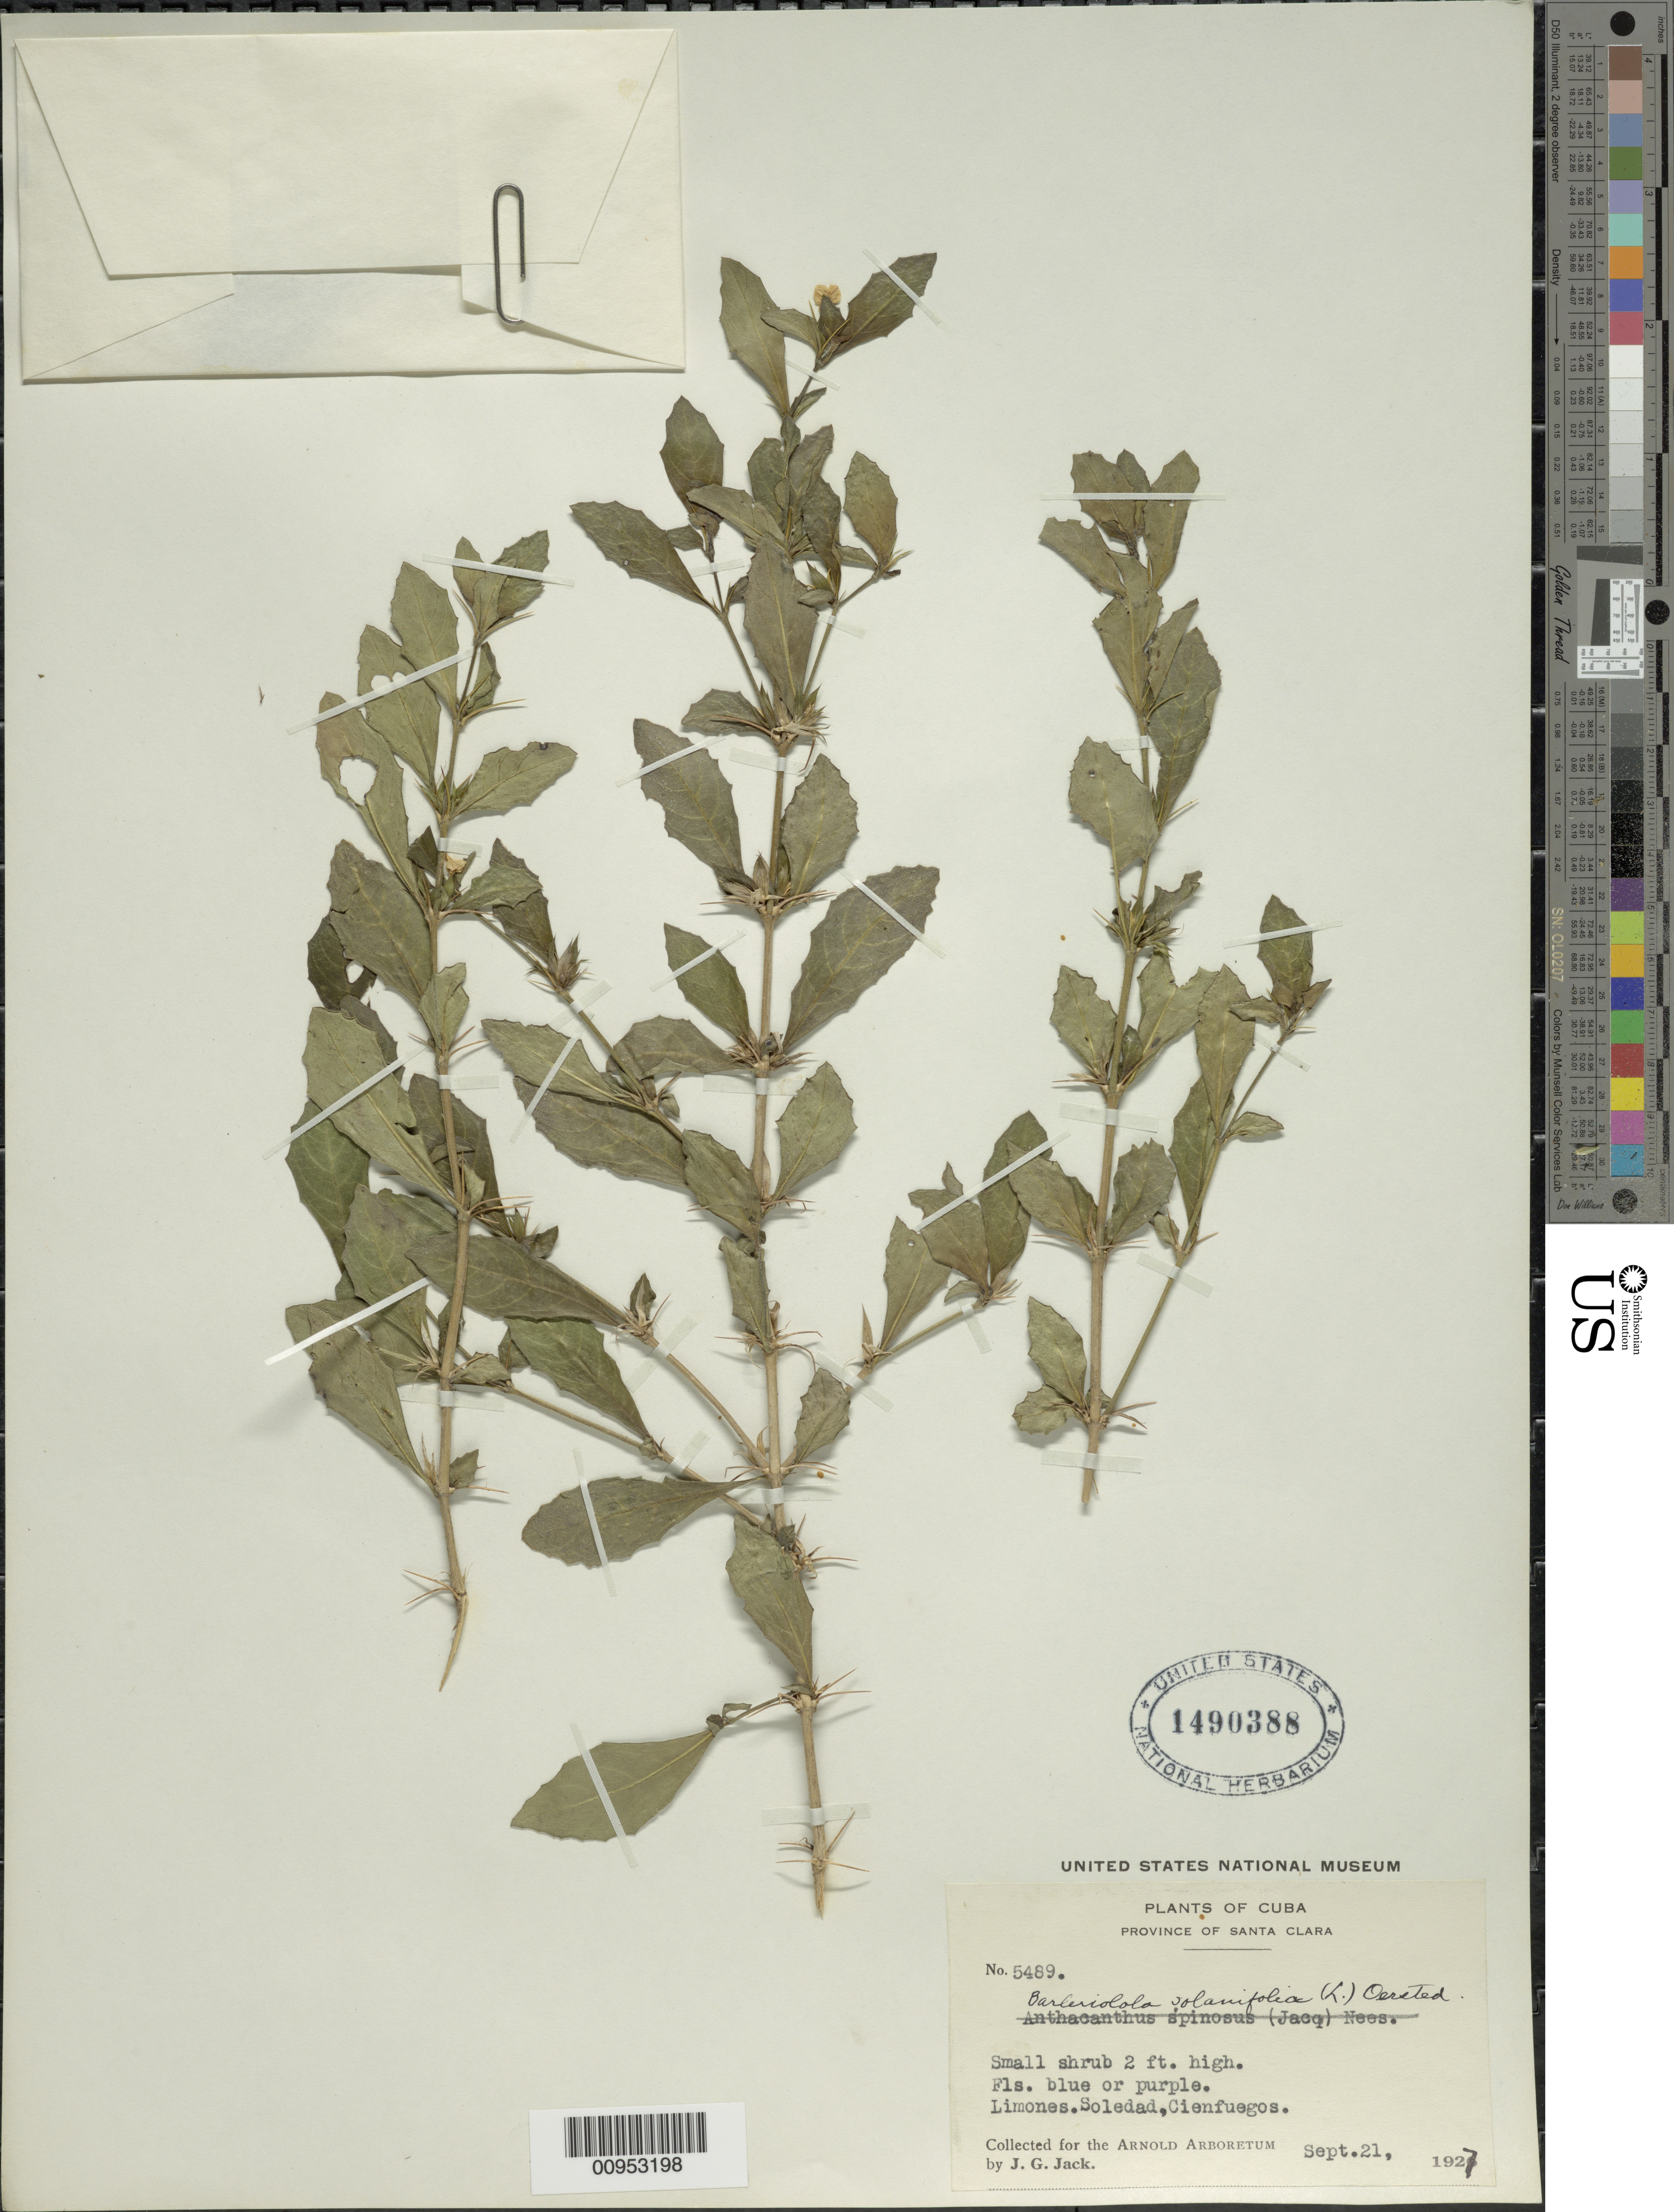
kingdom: Plantae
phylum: Tracheophyta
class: Magnoliopsida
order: Lamiales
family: Acanthaceae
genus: Barleriola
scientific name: Barleriola solanifolia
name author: (L.) Oerst. ex Lindau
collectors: J. G. Jack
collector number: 5489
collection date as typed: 21 Sep 1927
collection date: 1927-09-21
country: Cuba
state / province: Cienfuegos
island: Cuba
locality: Limones, Soledad, Cienfuegos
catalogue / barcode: US 1490388